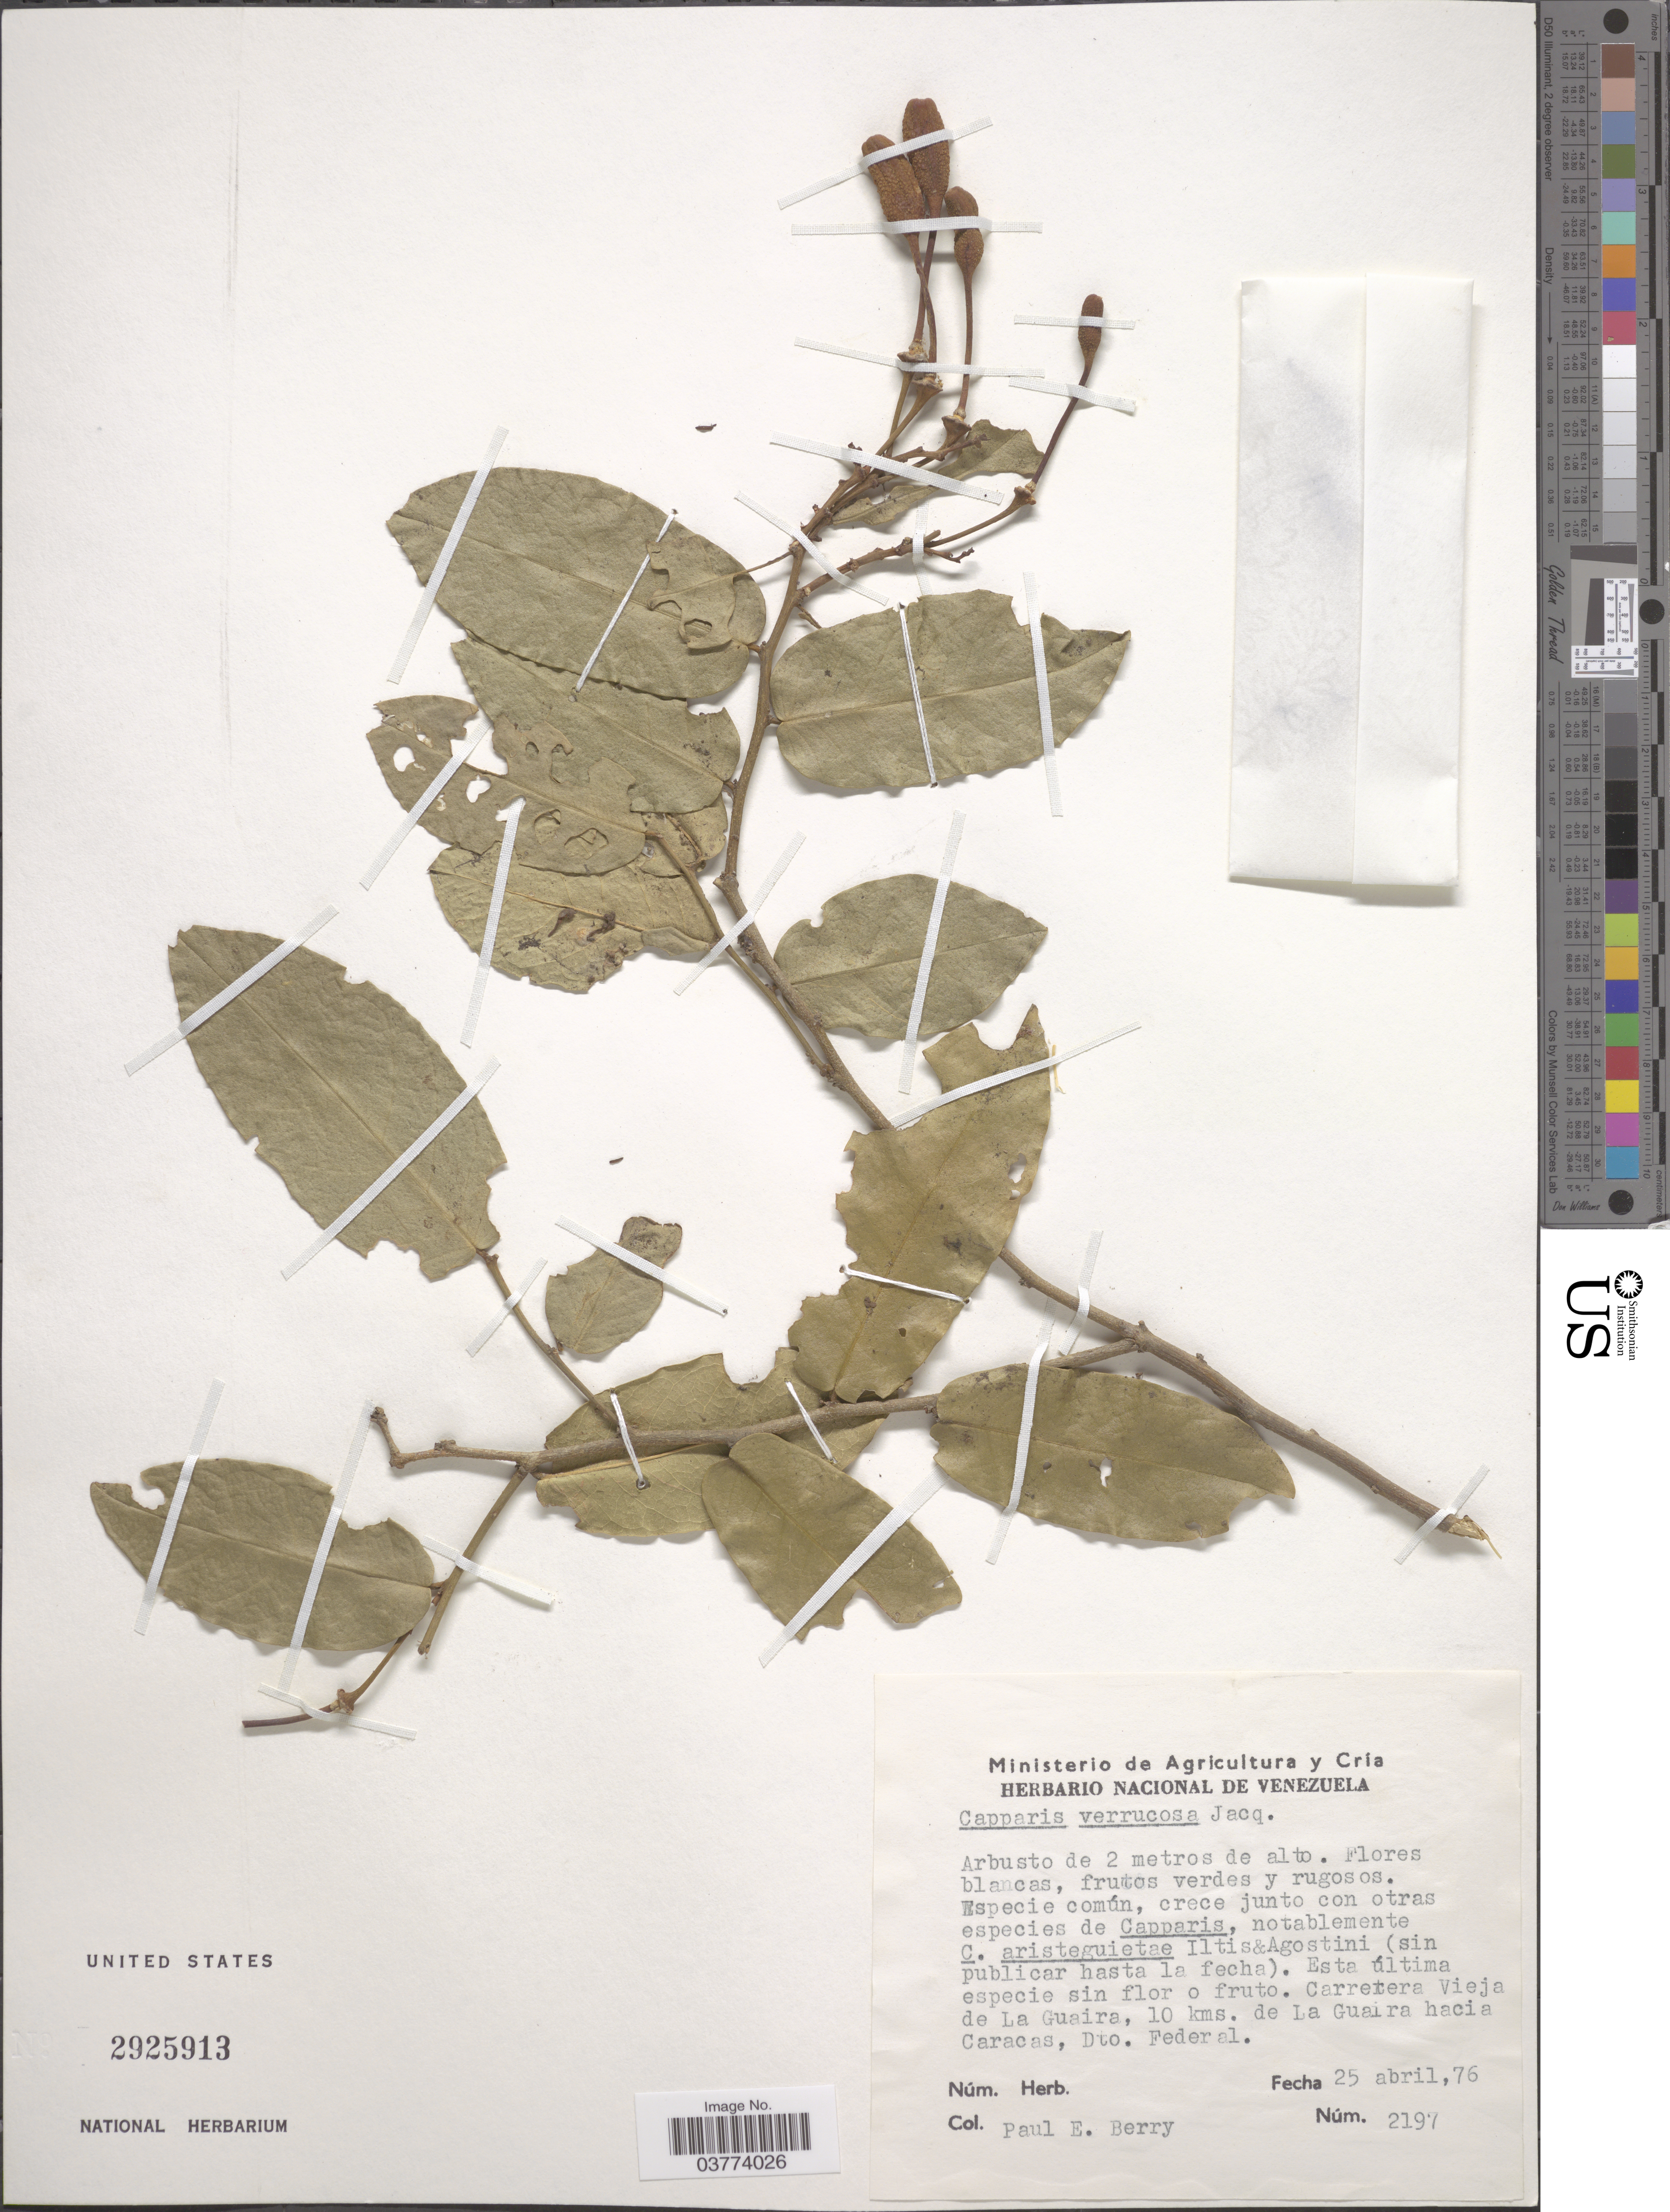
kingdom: Plantae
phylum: Tracheophyta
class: Magnoliopsida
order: Brassicales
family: Capparaceae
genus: Cynophalla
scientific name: Cynophalla verrucosa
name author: (Jacq.) J. Presl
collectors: P. E. Berry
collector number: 2197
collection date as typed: Transcribed d/m/y: 25/4/76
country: Venezuela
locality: Carretera Vieja de La Guaira, 10 kms. de La Guaira hacia Caracas, Dto. Federal.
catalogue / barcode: US 2925913